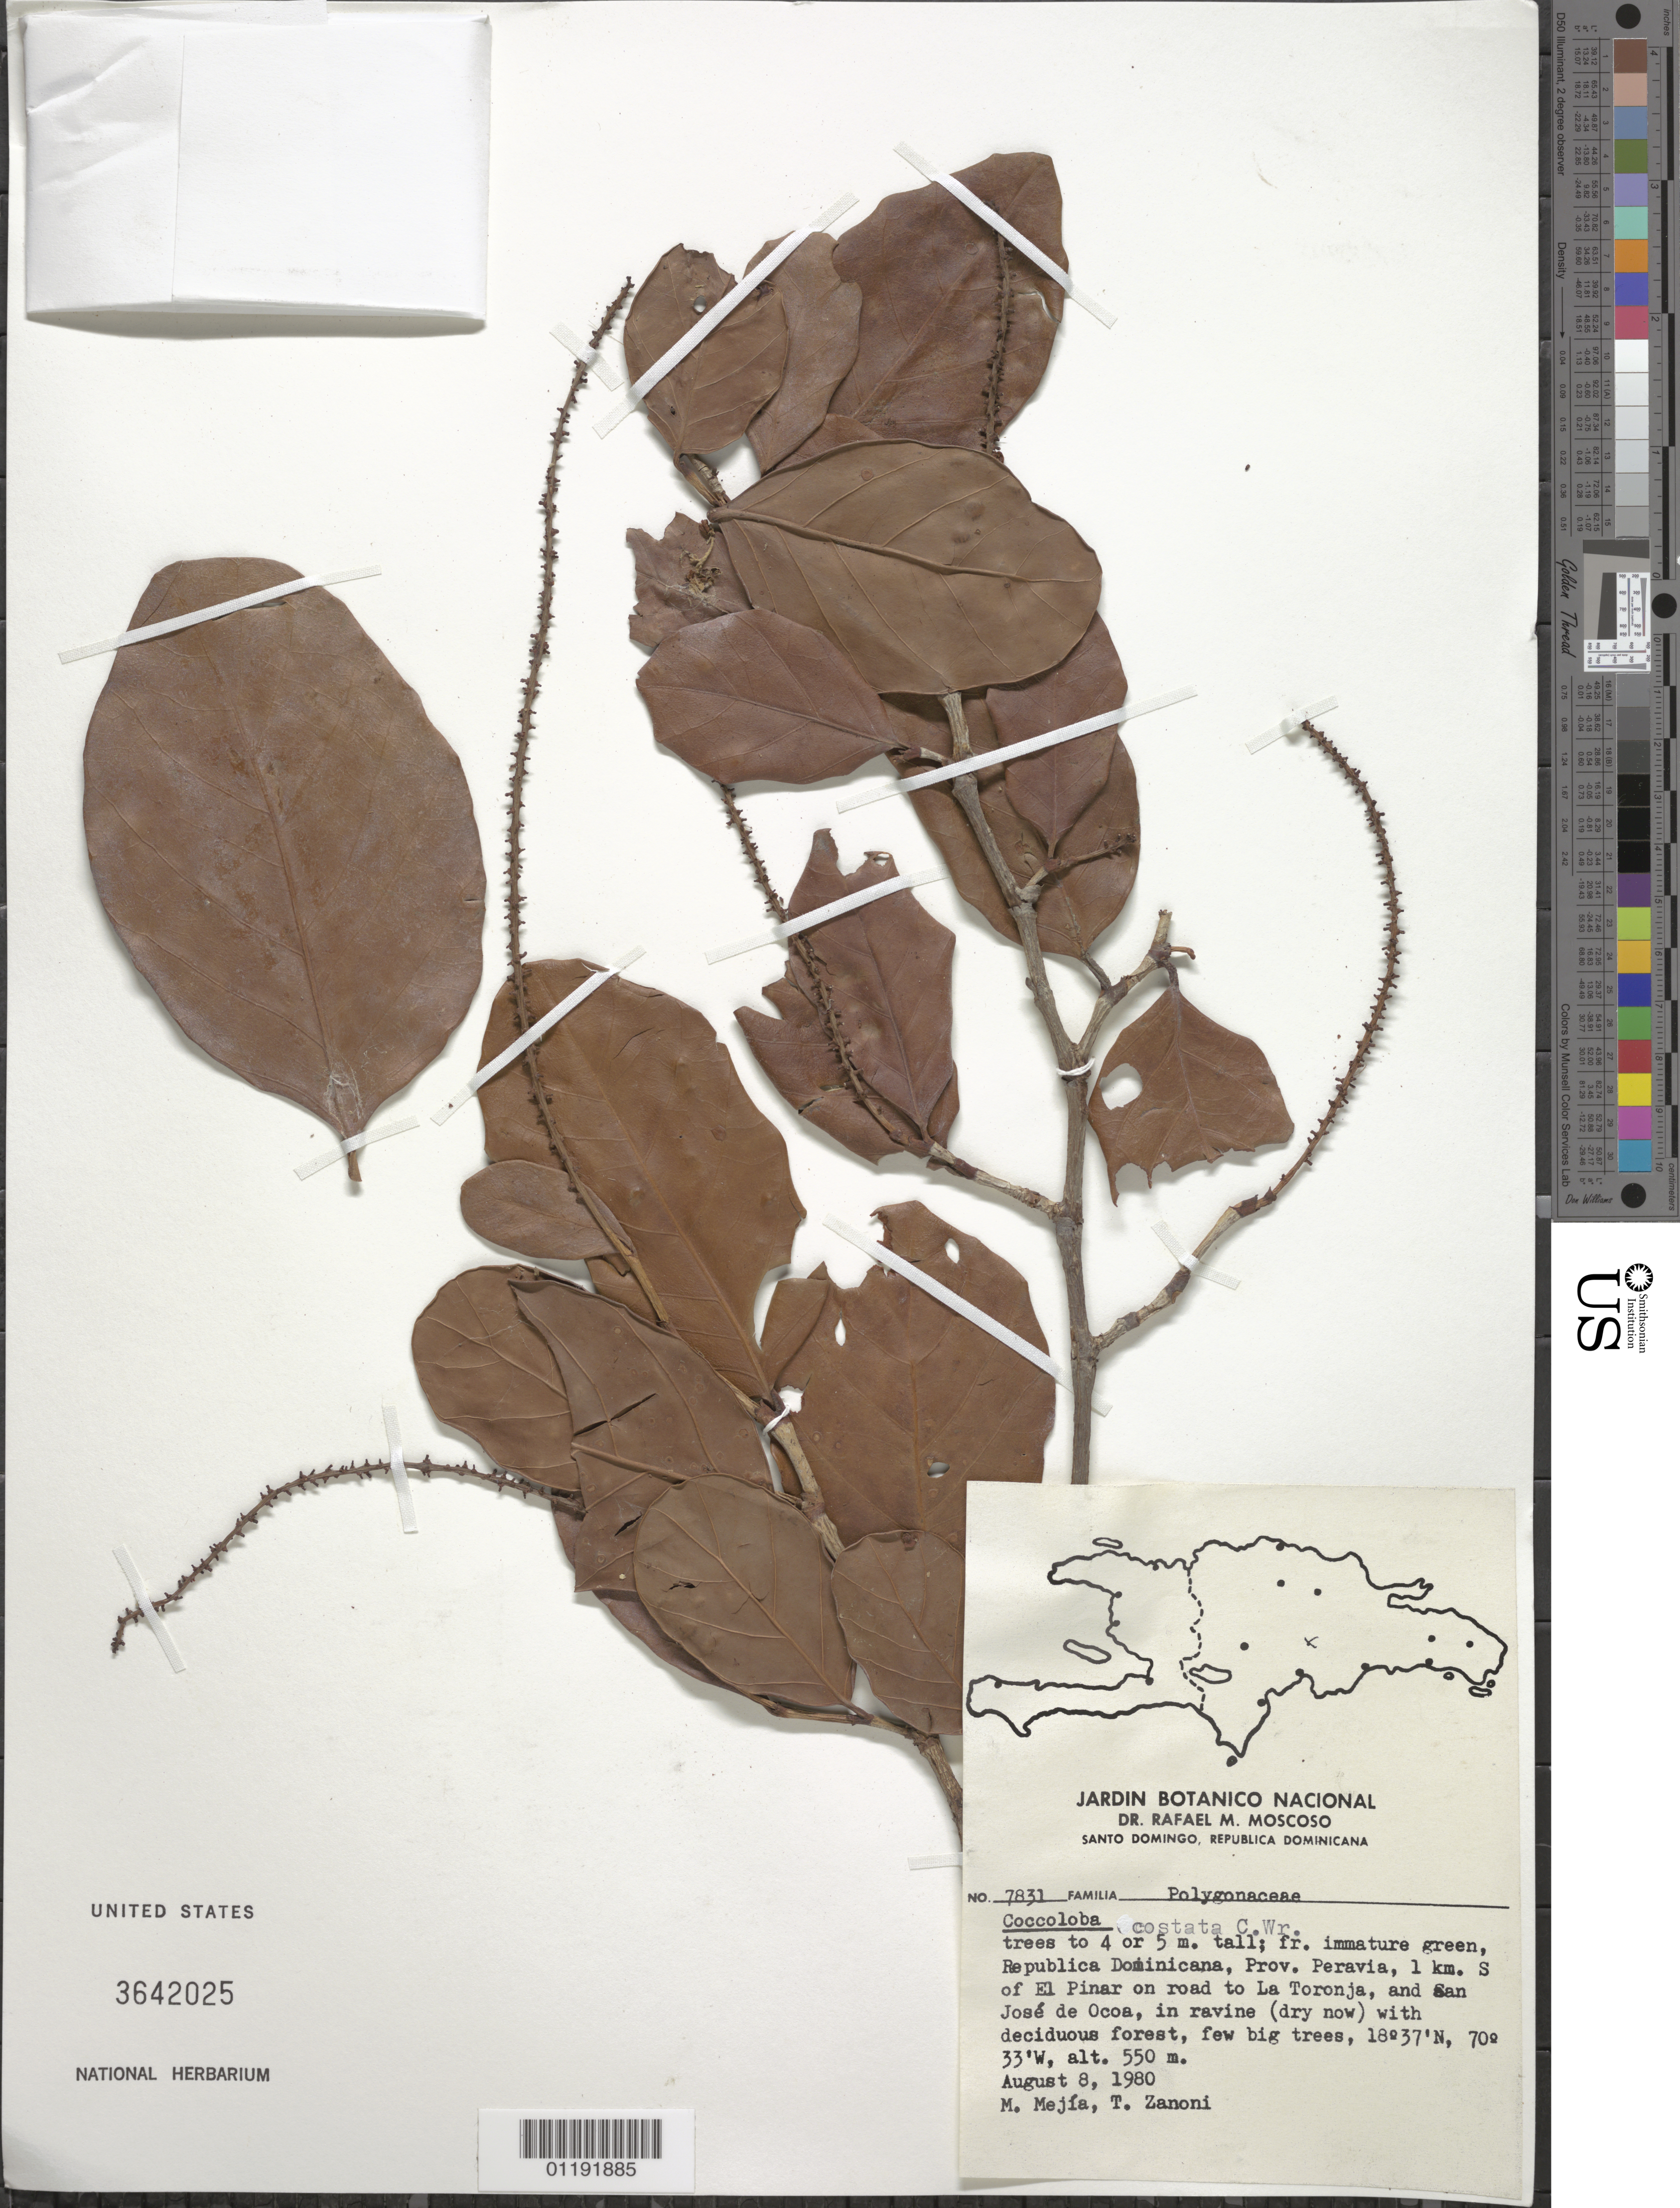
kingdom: Plantae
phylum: Tracheophyta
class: Magnoliopsida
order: Caryophyllales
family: Polygonaceae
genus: Coccoloba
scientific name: Coccoloba costata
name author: C. Wright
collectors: M. Mejia & T. A. Zanoni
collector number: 7831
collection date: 1980-08-08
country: Dominican Republic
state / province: Peravia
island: Hispaniola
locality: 1 km S of el Pinar, on road to La Toronja and San Jose de Ocoa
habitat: Road, ravine (dry now), deciduous forest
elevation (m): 550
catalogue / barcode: US 3642025